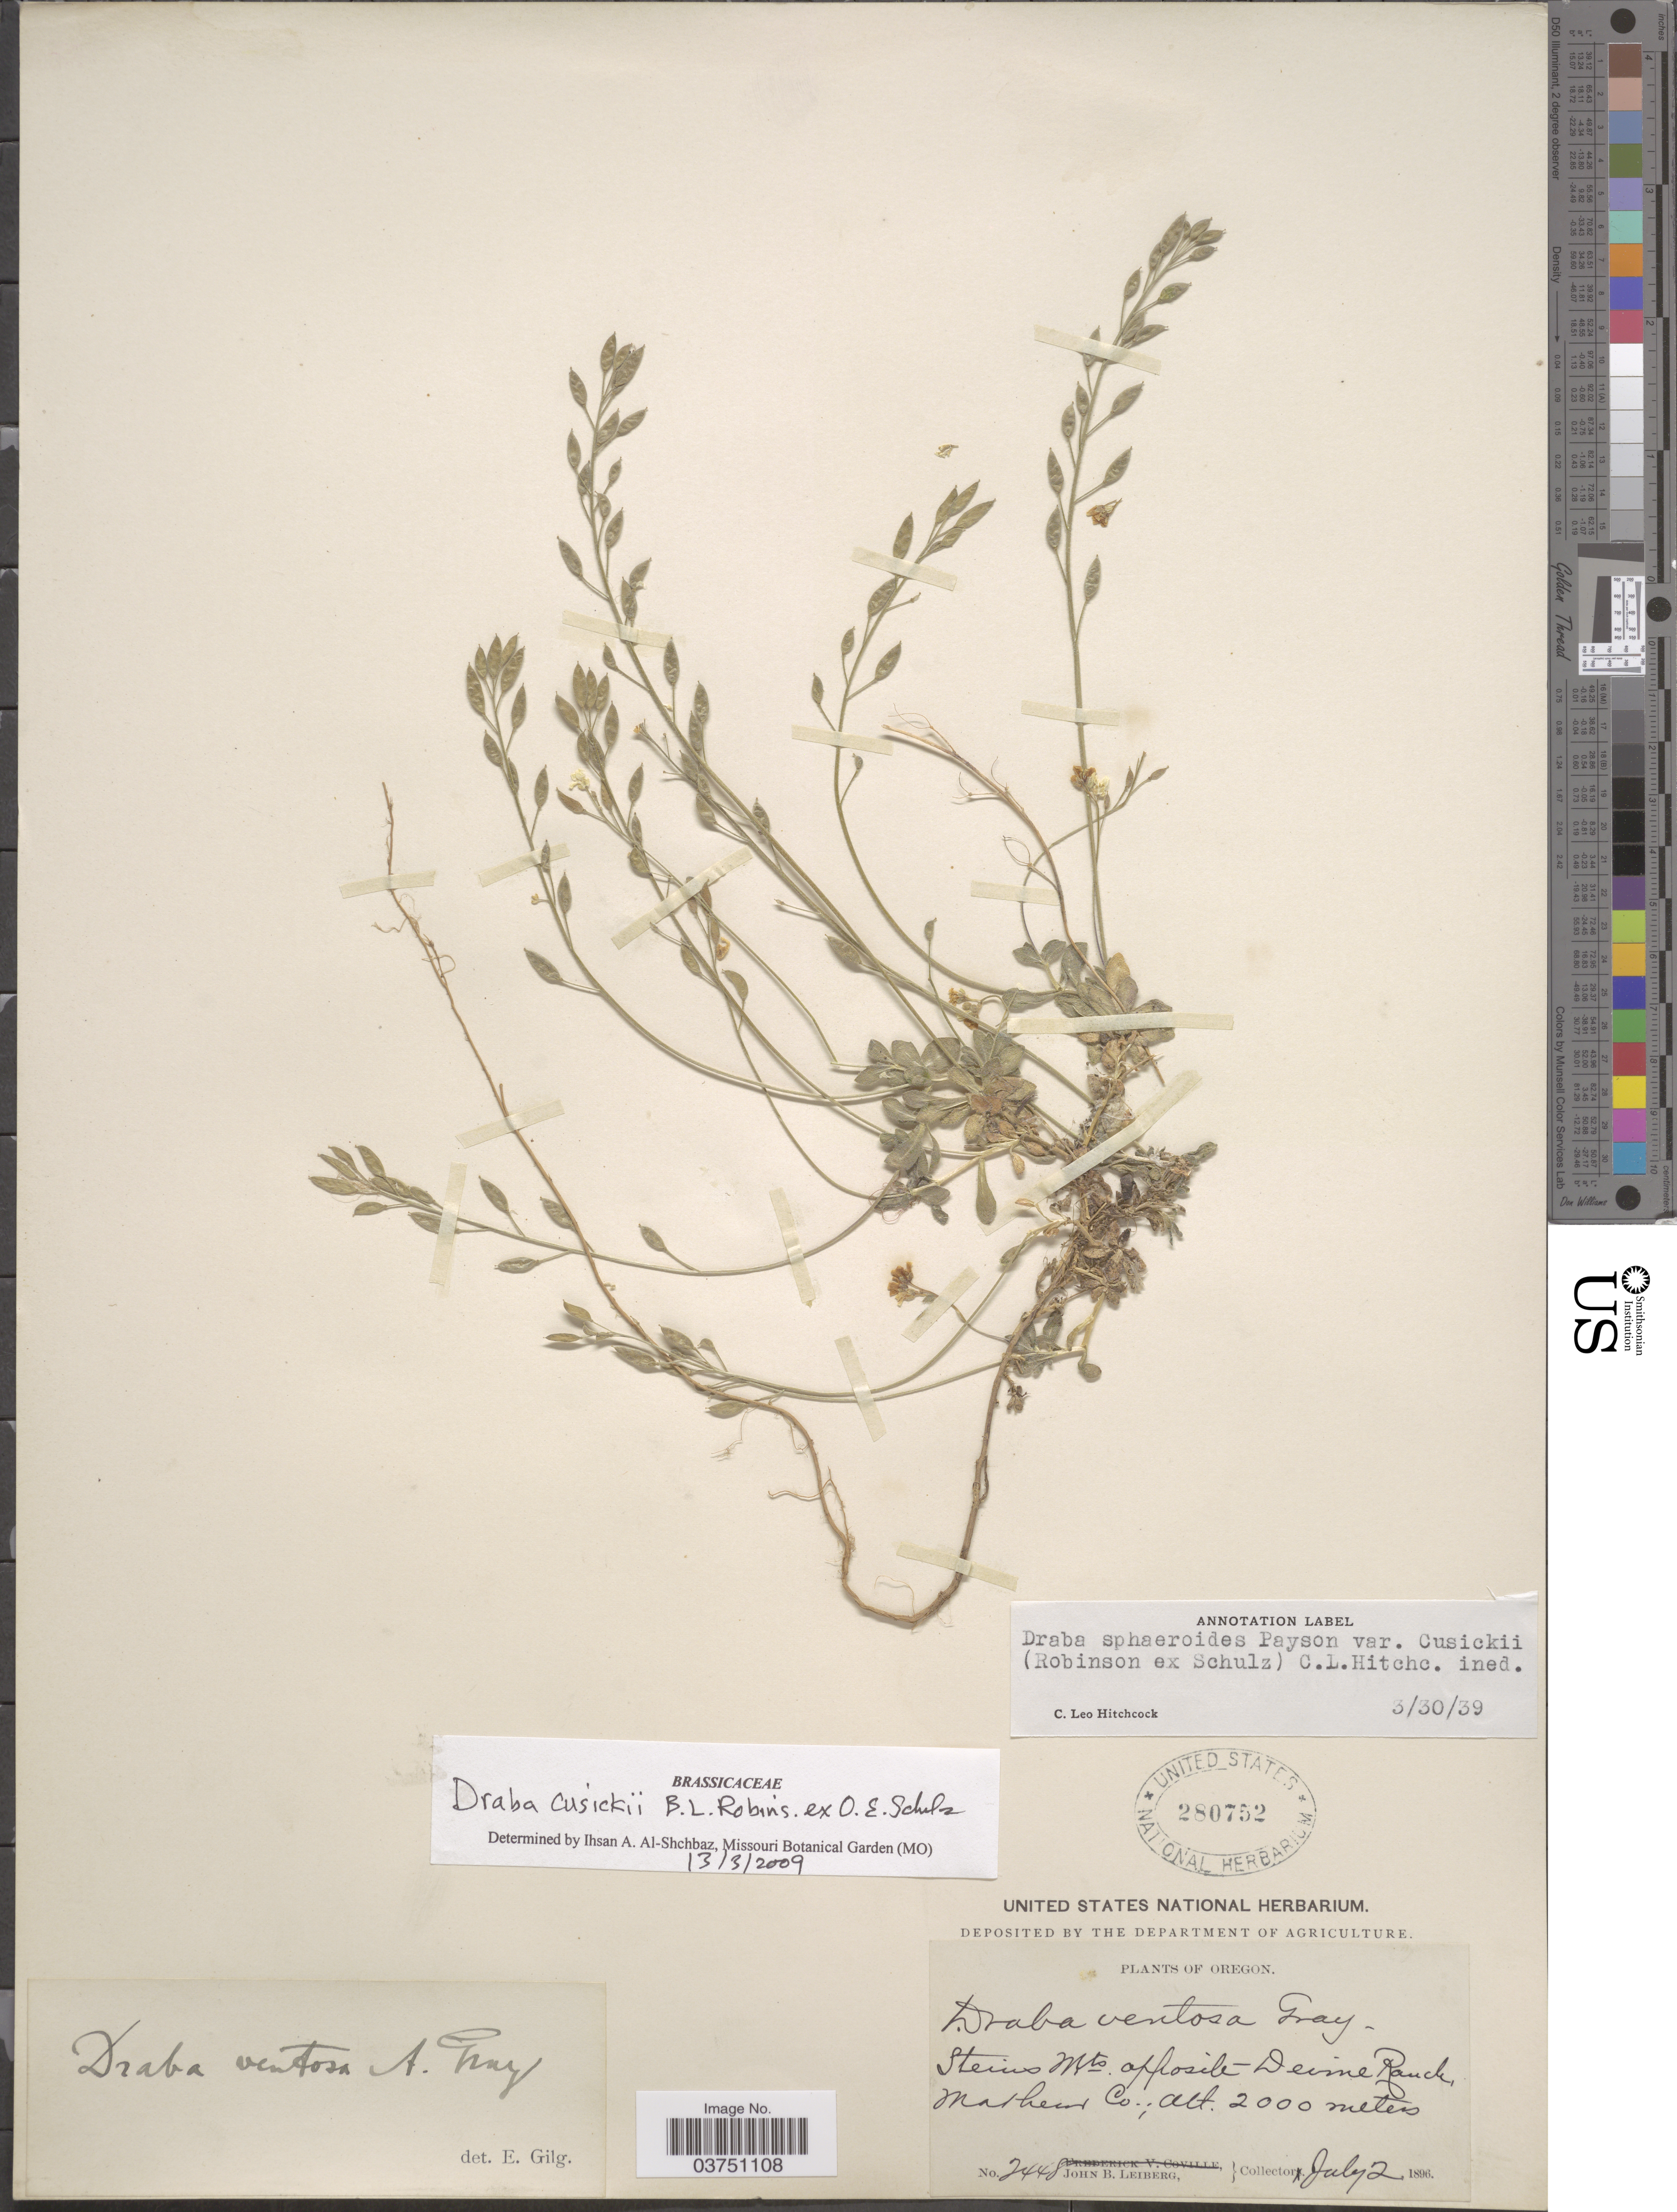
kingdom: Plantae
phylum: Tracheophyta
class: Magnoliopsida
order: Brassicales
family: Brassicaceae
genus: Draba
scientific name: Draba cusickii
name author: B.L. Rob. & O.E. Schulz in Engl.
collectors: J. B. Leiberg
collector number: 2448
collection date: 1896-07-02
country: United States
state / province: Oregon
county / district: Malheur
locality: Steins Mts. opposite Devine Ranch. Malheur Co.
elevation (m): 2000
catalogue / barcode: US 280752